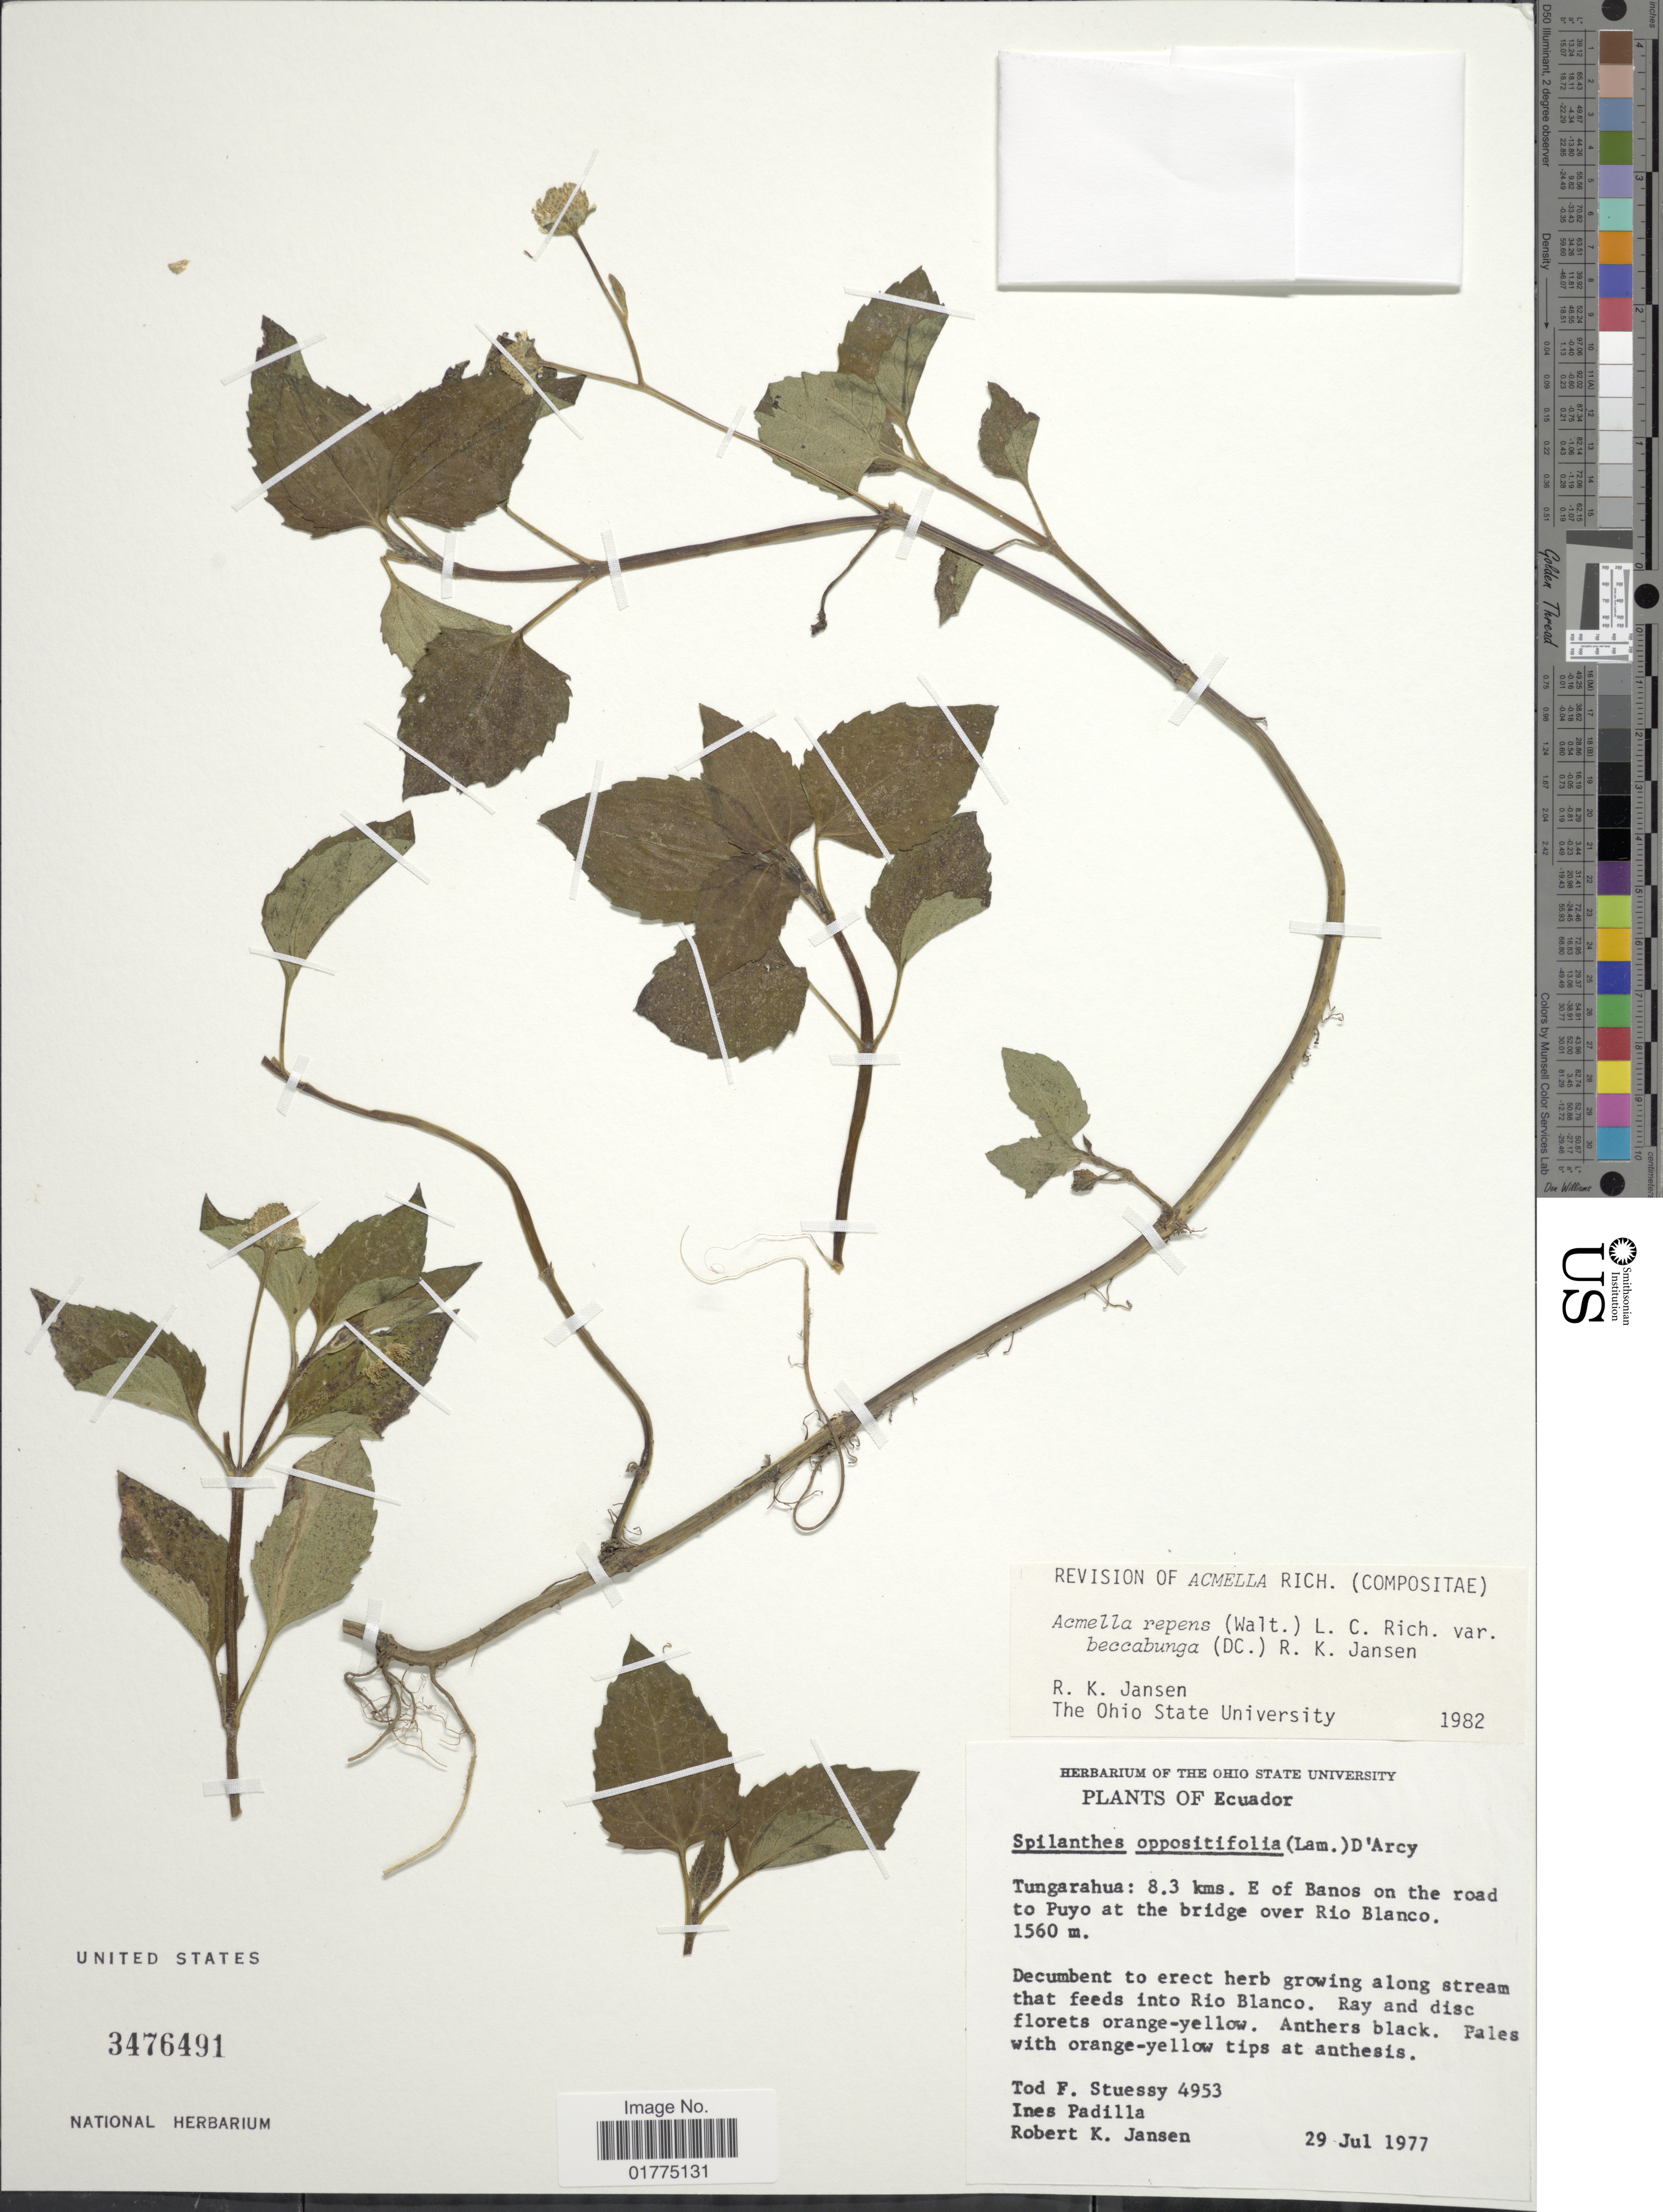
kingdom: Plantae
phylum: Tracheophyta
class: Magnoliopsida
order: Asterales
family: Asteraceae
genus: Heliopsis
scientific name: Heliopsis buphthalmoides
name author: (Jacq.) Dunal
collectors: T. Stuessy, I. Padilla & R. K. Jansen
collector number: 4953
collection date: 1977-07-29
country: Ecuador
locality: Tungarahua: 8.3 kms. E of banos on the road to Puyo at the bridge over Rio Blanco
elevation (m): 1560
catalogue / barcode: US 3476491